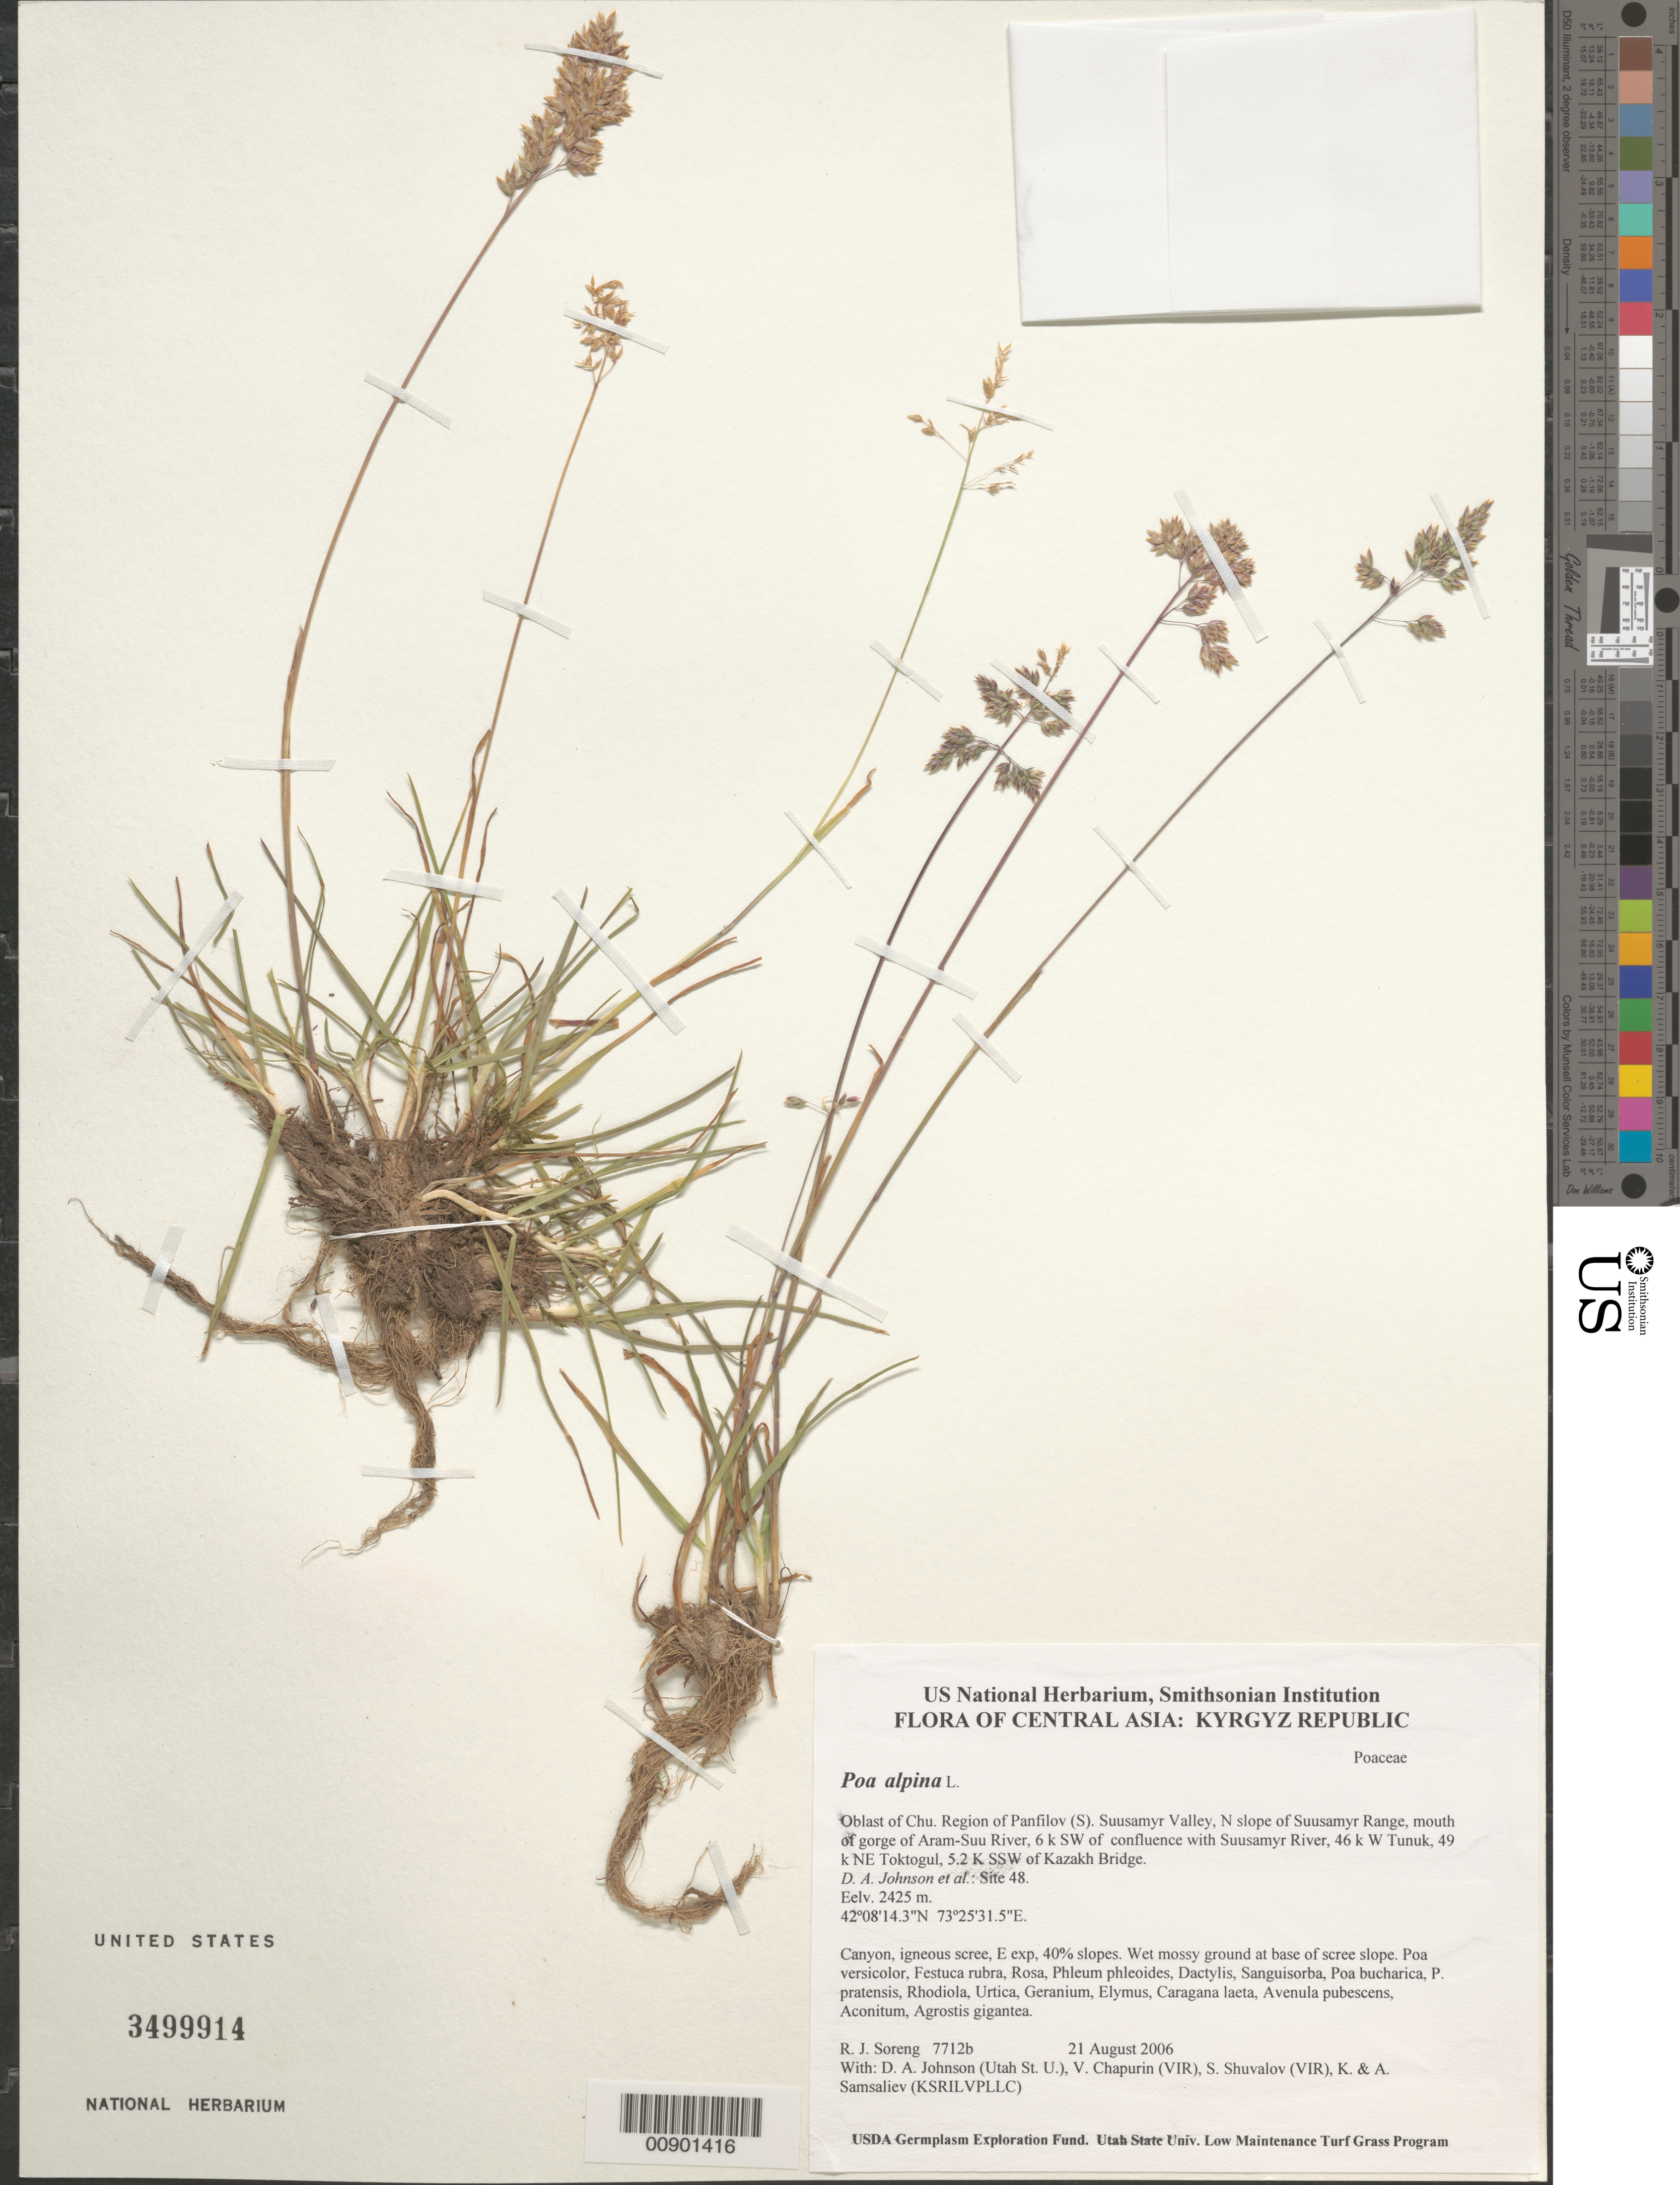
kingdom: Plantae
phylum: Tracheophyta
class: Liliopsida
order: Poales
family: Poaceae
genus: Poa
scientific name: Poa alpina subsp. alpina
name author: L.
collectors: R. J. Soreng, D. Johnson, S. Shuvalov, V. Chapurin, K. Samsaliev & A. Samsaliev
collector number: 7712-b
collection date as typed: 21 Aug 2006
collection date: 2006-08-21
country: Kyrgyzstan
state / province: Chu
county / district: Panfilov (S)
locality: Suusamyr Valley, N slope of Suusamyr Range, mouth of gorge of Aram-Suu River, 6 km SW of confluence with Suusamyr River, 46 km W Tunuk, 49 km NE Toktogul, 5.2 km SSW of Kazakh Bridge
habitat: Canyon, igneous scree, E exp, 40% slopes. Wet mossy ground at base of scree slope.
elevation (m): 2425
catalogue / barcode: US 3499914